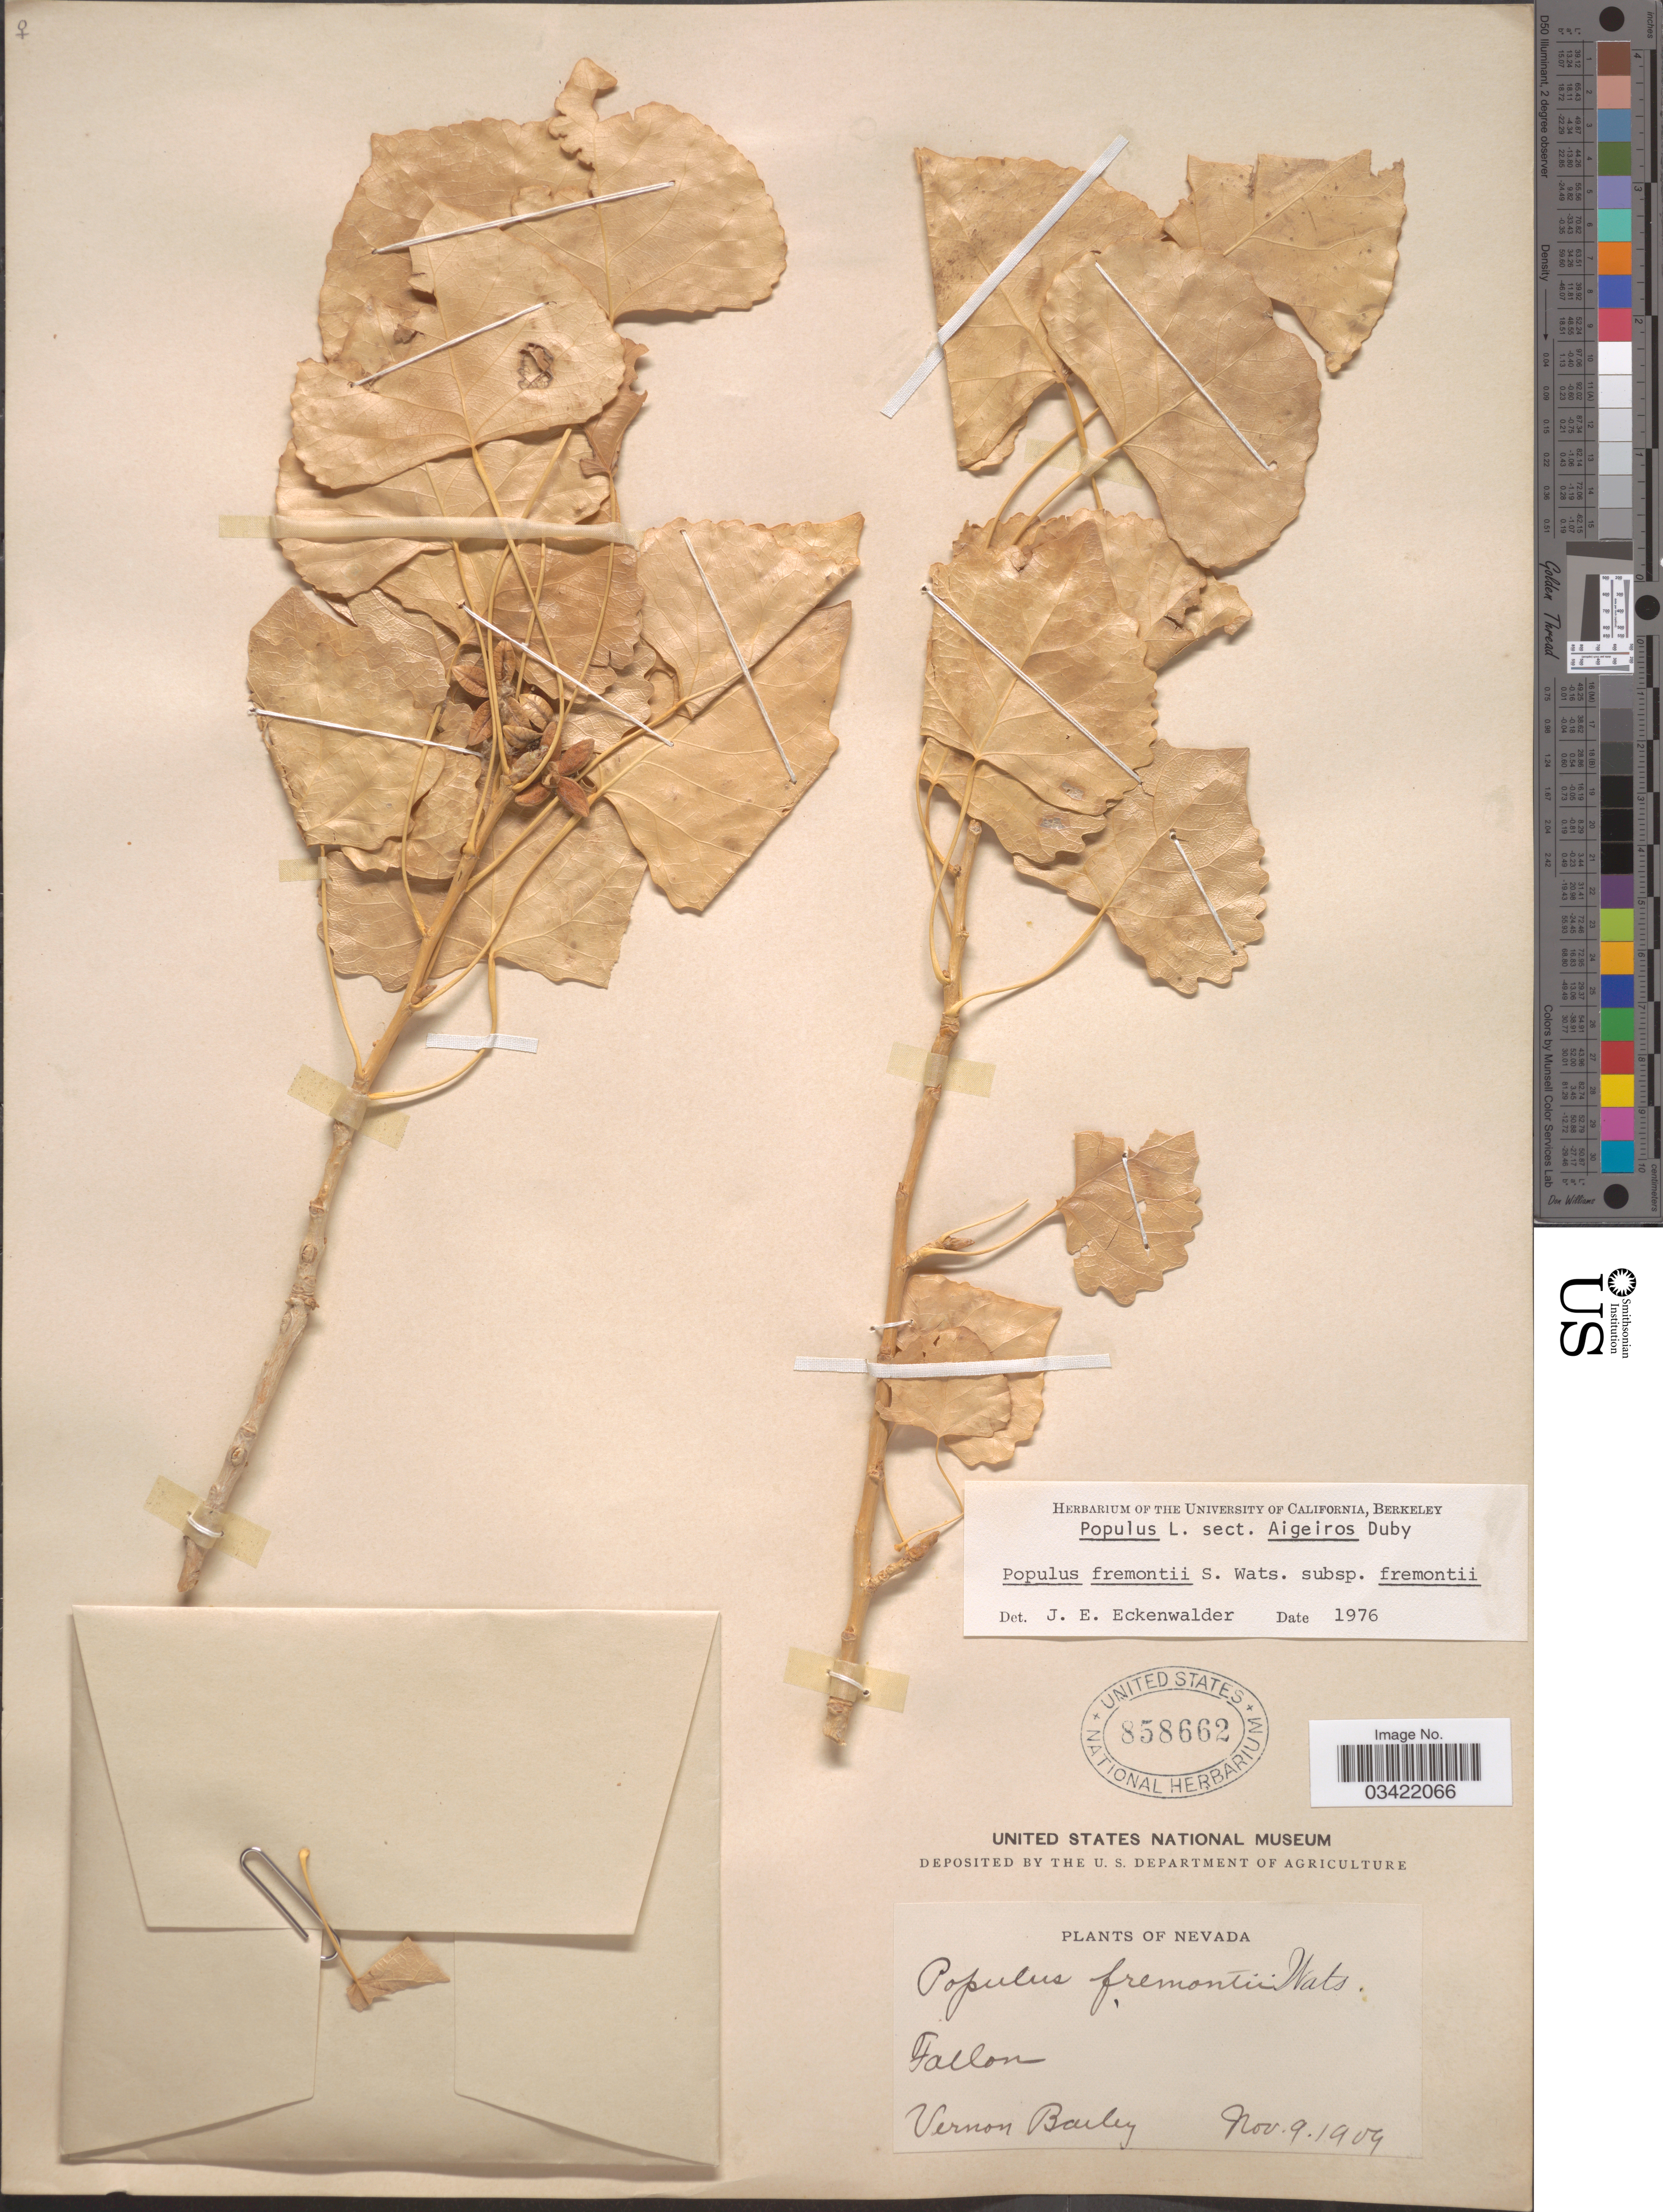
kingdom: Plantae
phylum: Tracheophyta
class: Magnoliopsida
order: Malpighiales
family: Salicaceae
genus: Populus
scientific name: Populus fremontii subsp. fremontii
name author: S. Watson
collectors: V. O. Bailey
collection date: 1909-11-09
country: United States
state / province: Nevada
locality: Fallon.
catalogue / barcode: US 858662